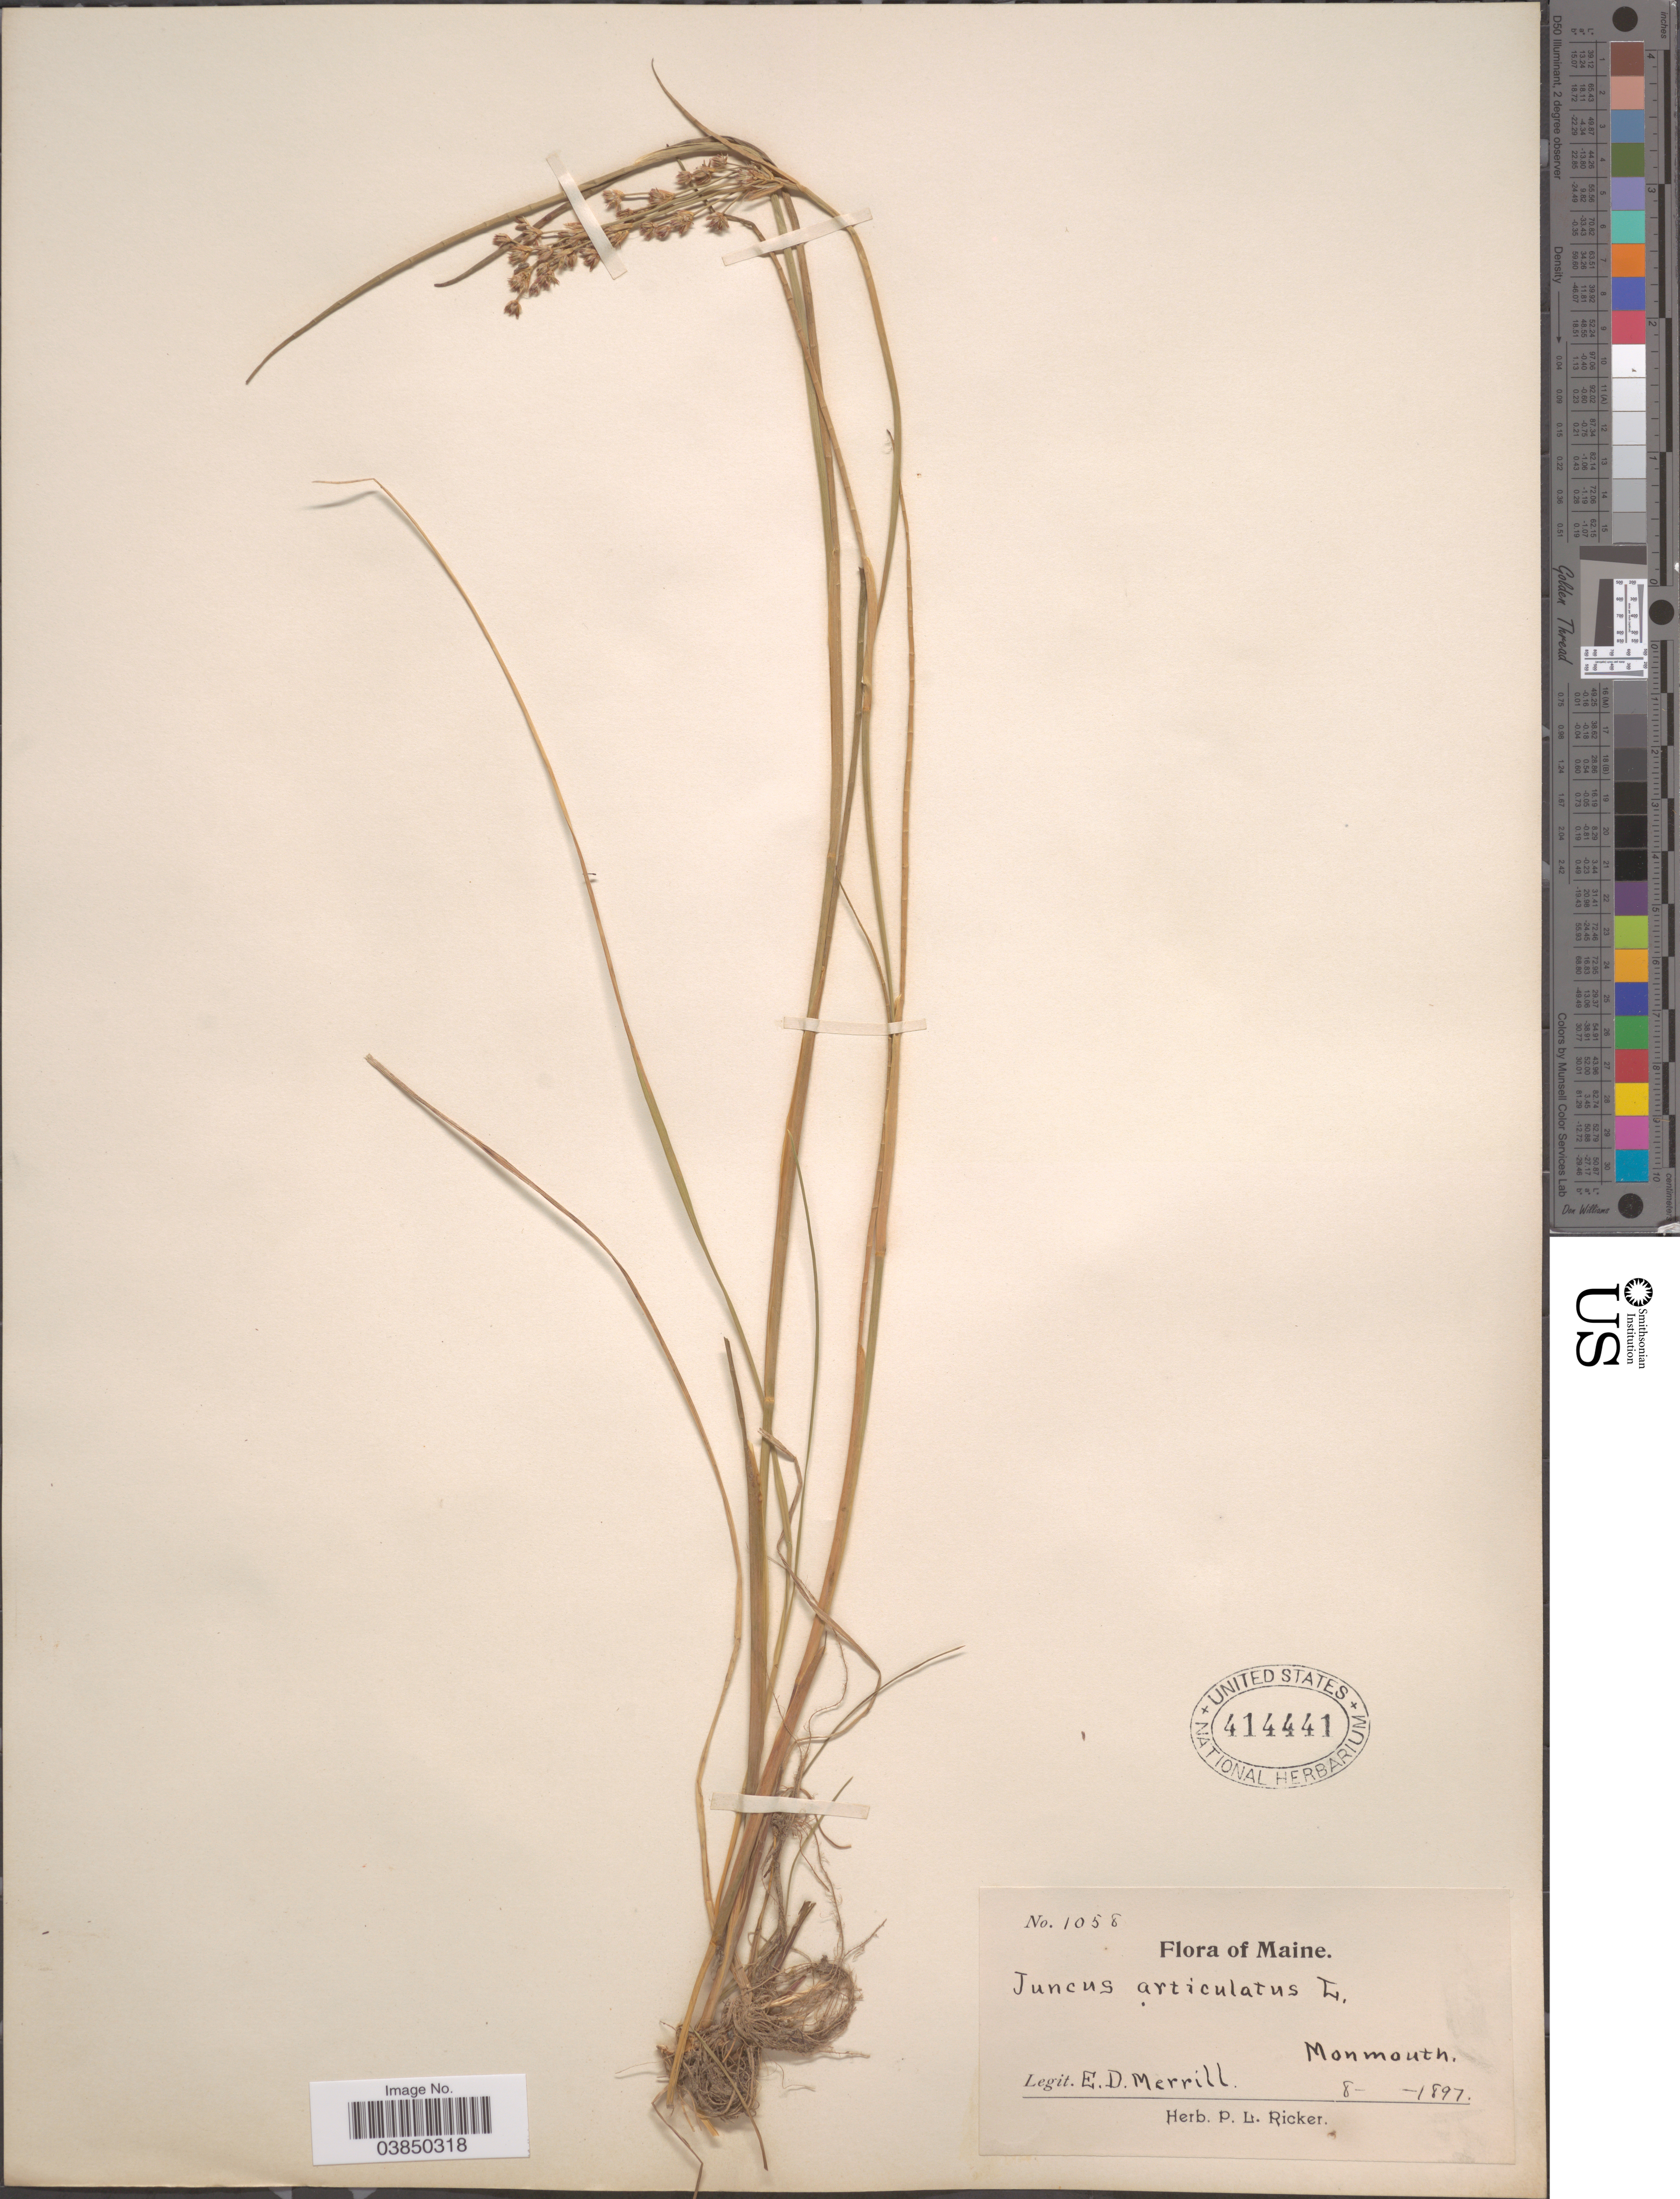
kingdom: Plantae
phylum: Tracheophyta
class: Liliopsida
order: Poales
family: Juncaceae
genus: Juncus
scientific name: Juncus articulatus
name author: L.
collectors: E. D. Merrill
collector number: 1058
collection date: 1897-08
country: United States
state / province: Maine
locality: Monmouth.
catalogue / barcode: US 414441